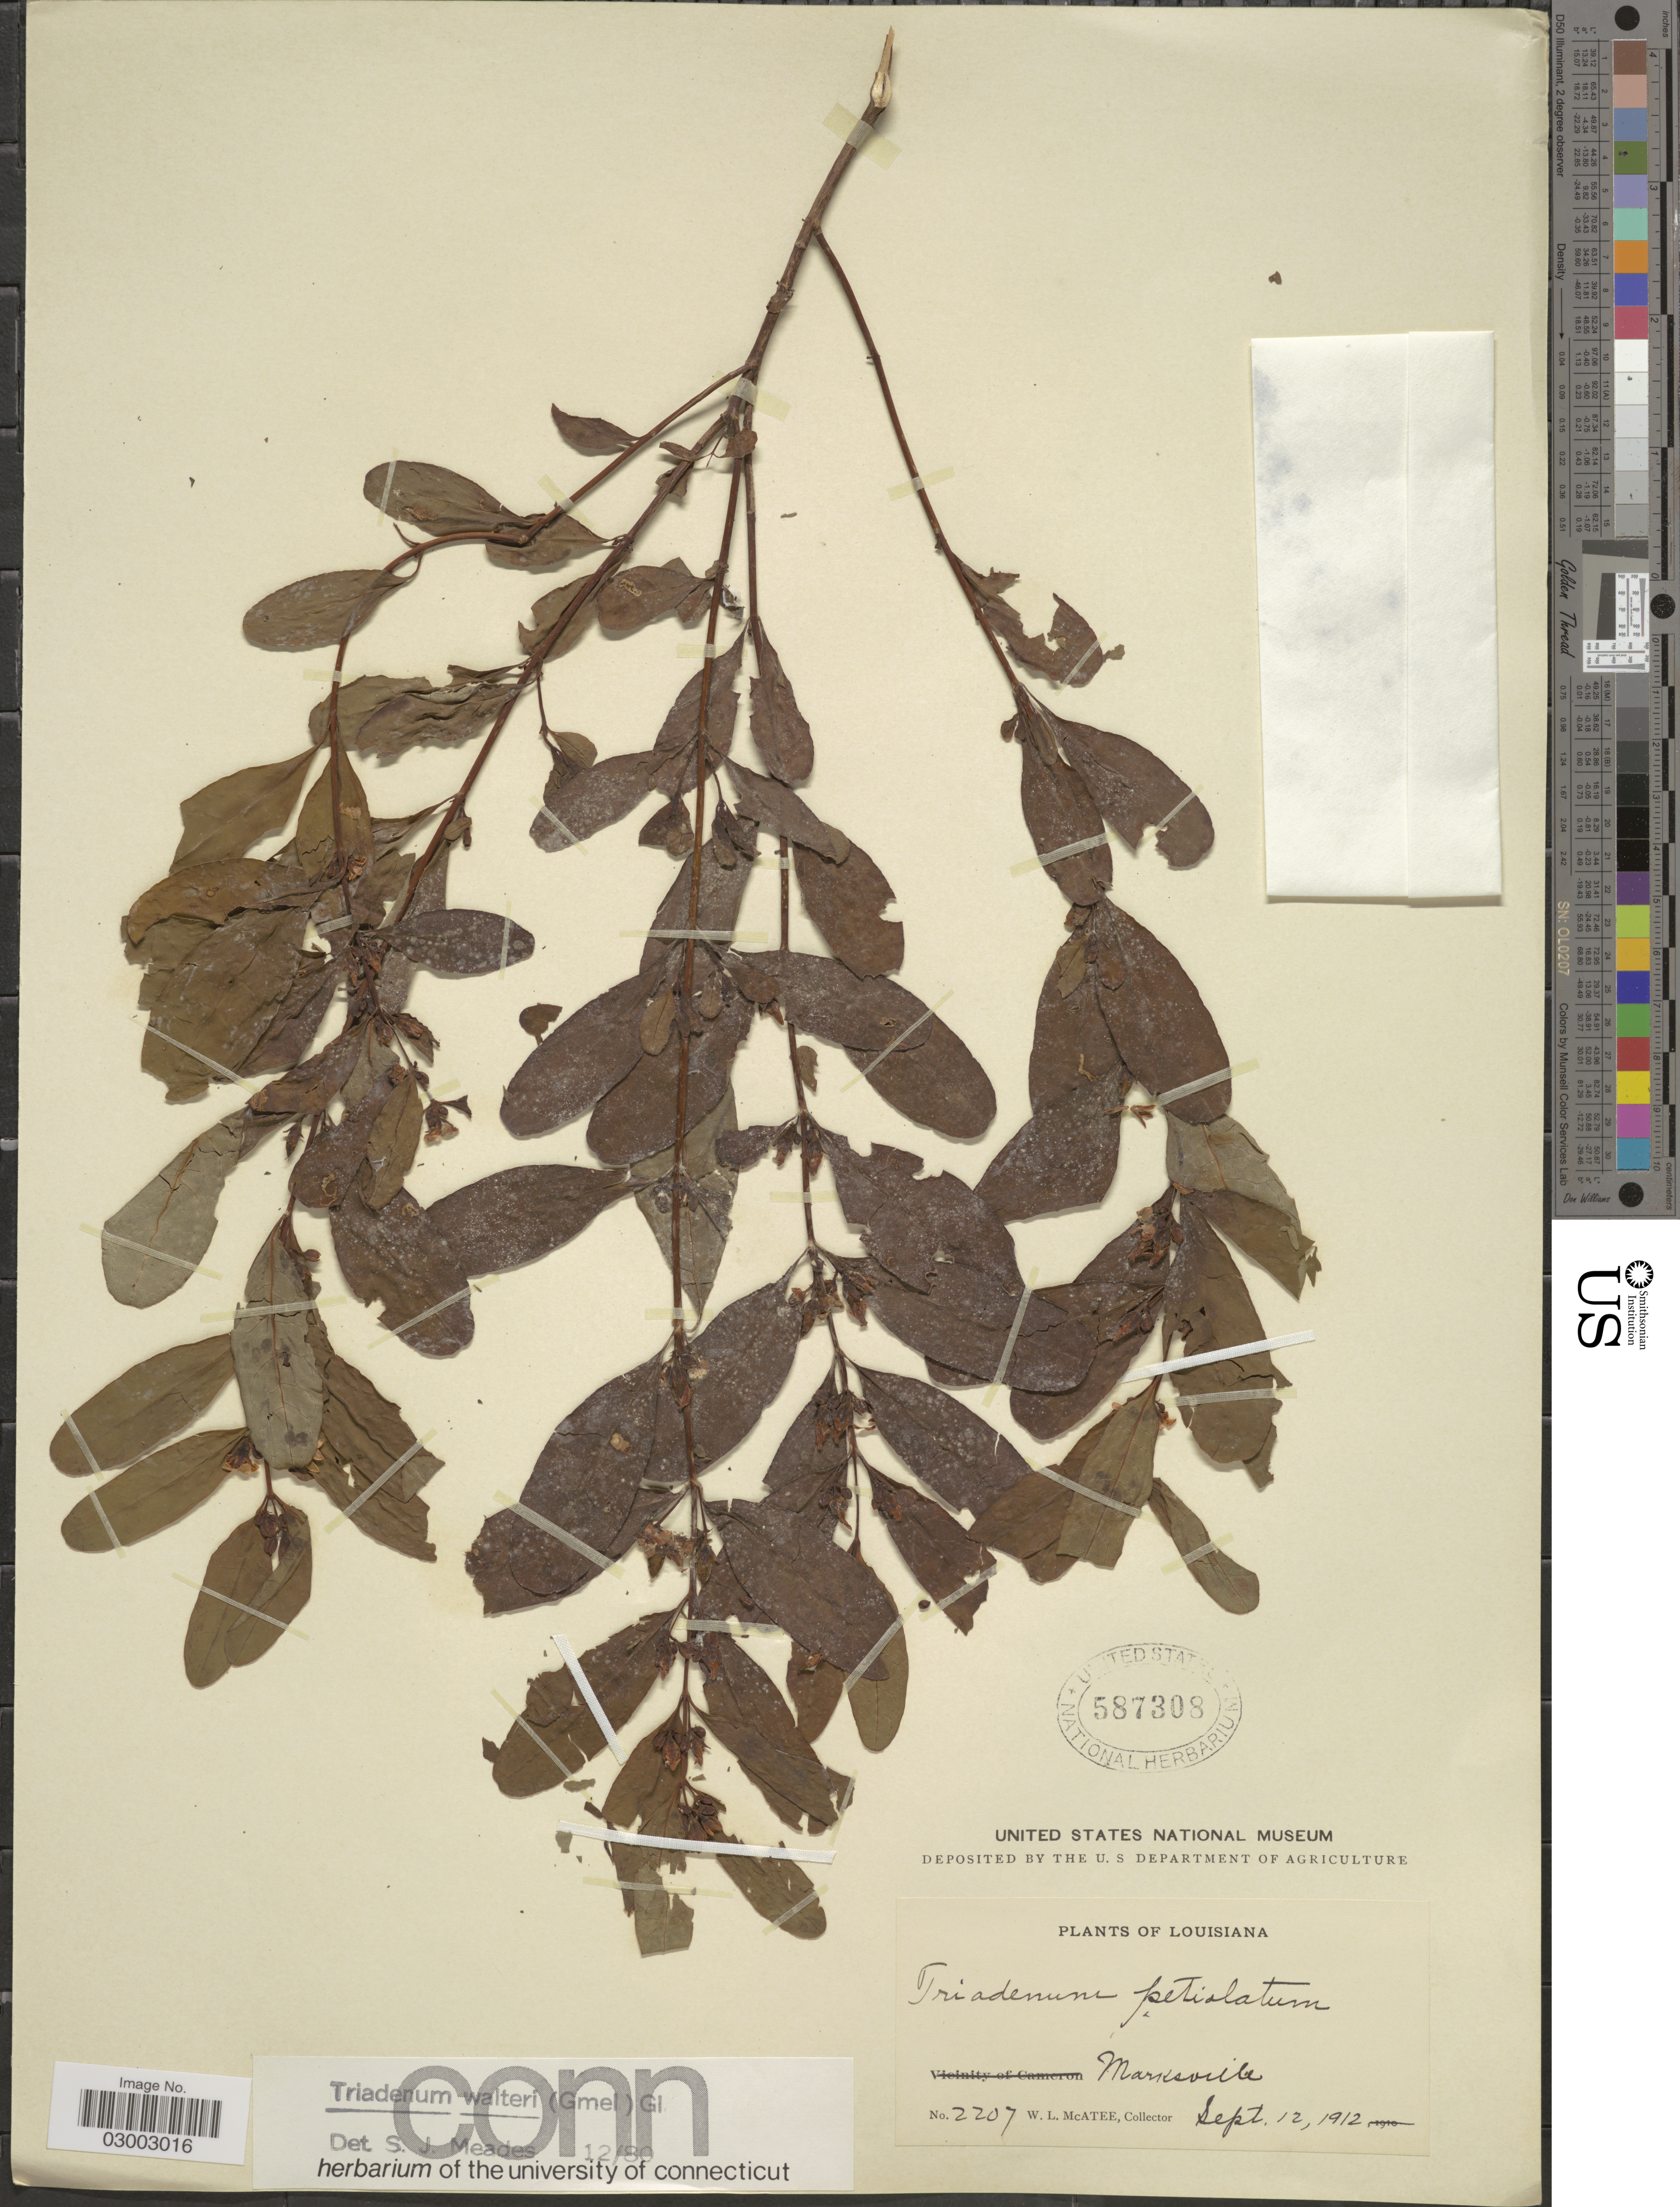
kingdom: Plantae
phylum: Tracheophyta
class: Magnoliopsida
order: Malpighiales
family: Hypericaceae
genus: Hypericum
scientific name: Hypericum walteri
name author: J.F. Gmel.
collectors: W. McAtee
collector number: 2207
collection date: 1912-09-12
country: United States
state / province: Louisiana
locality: Marksville.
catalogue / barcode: US 587308